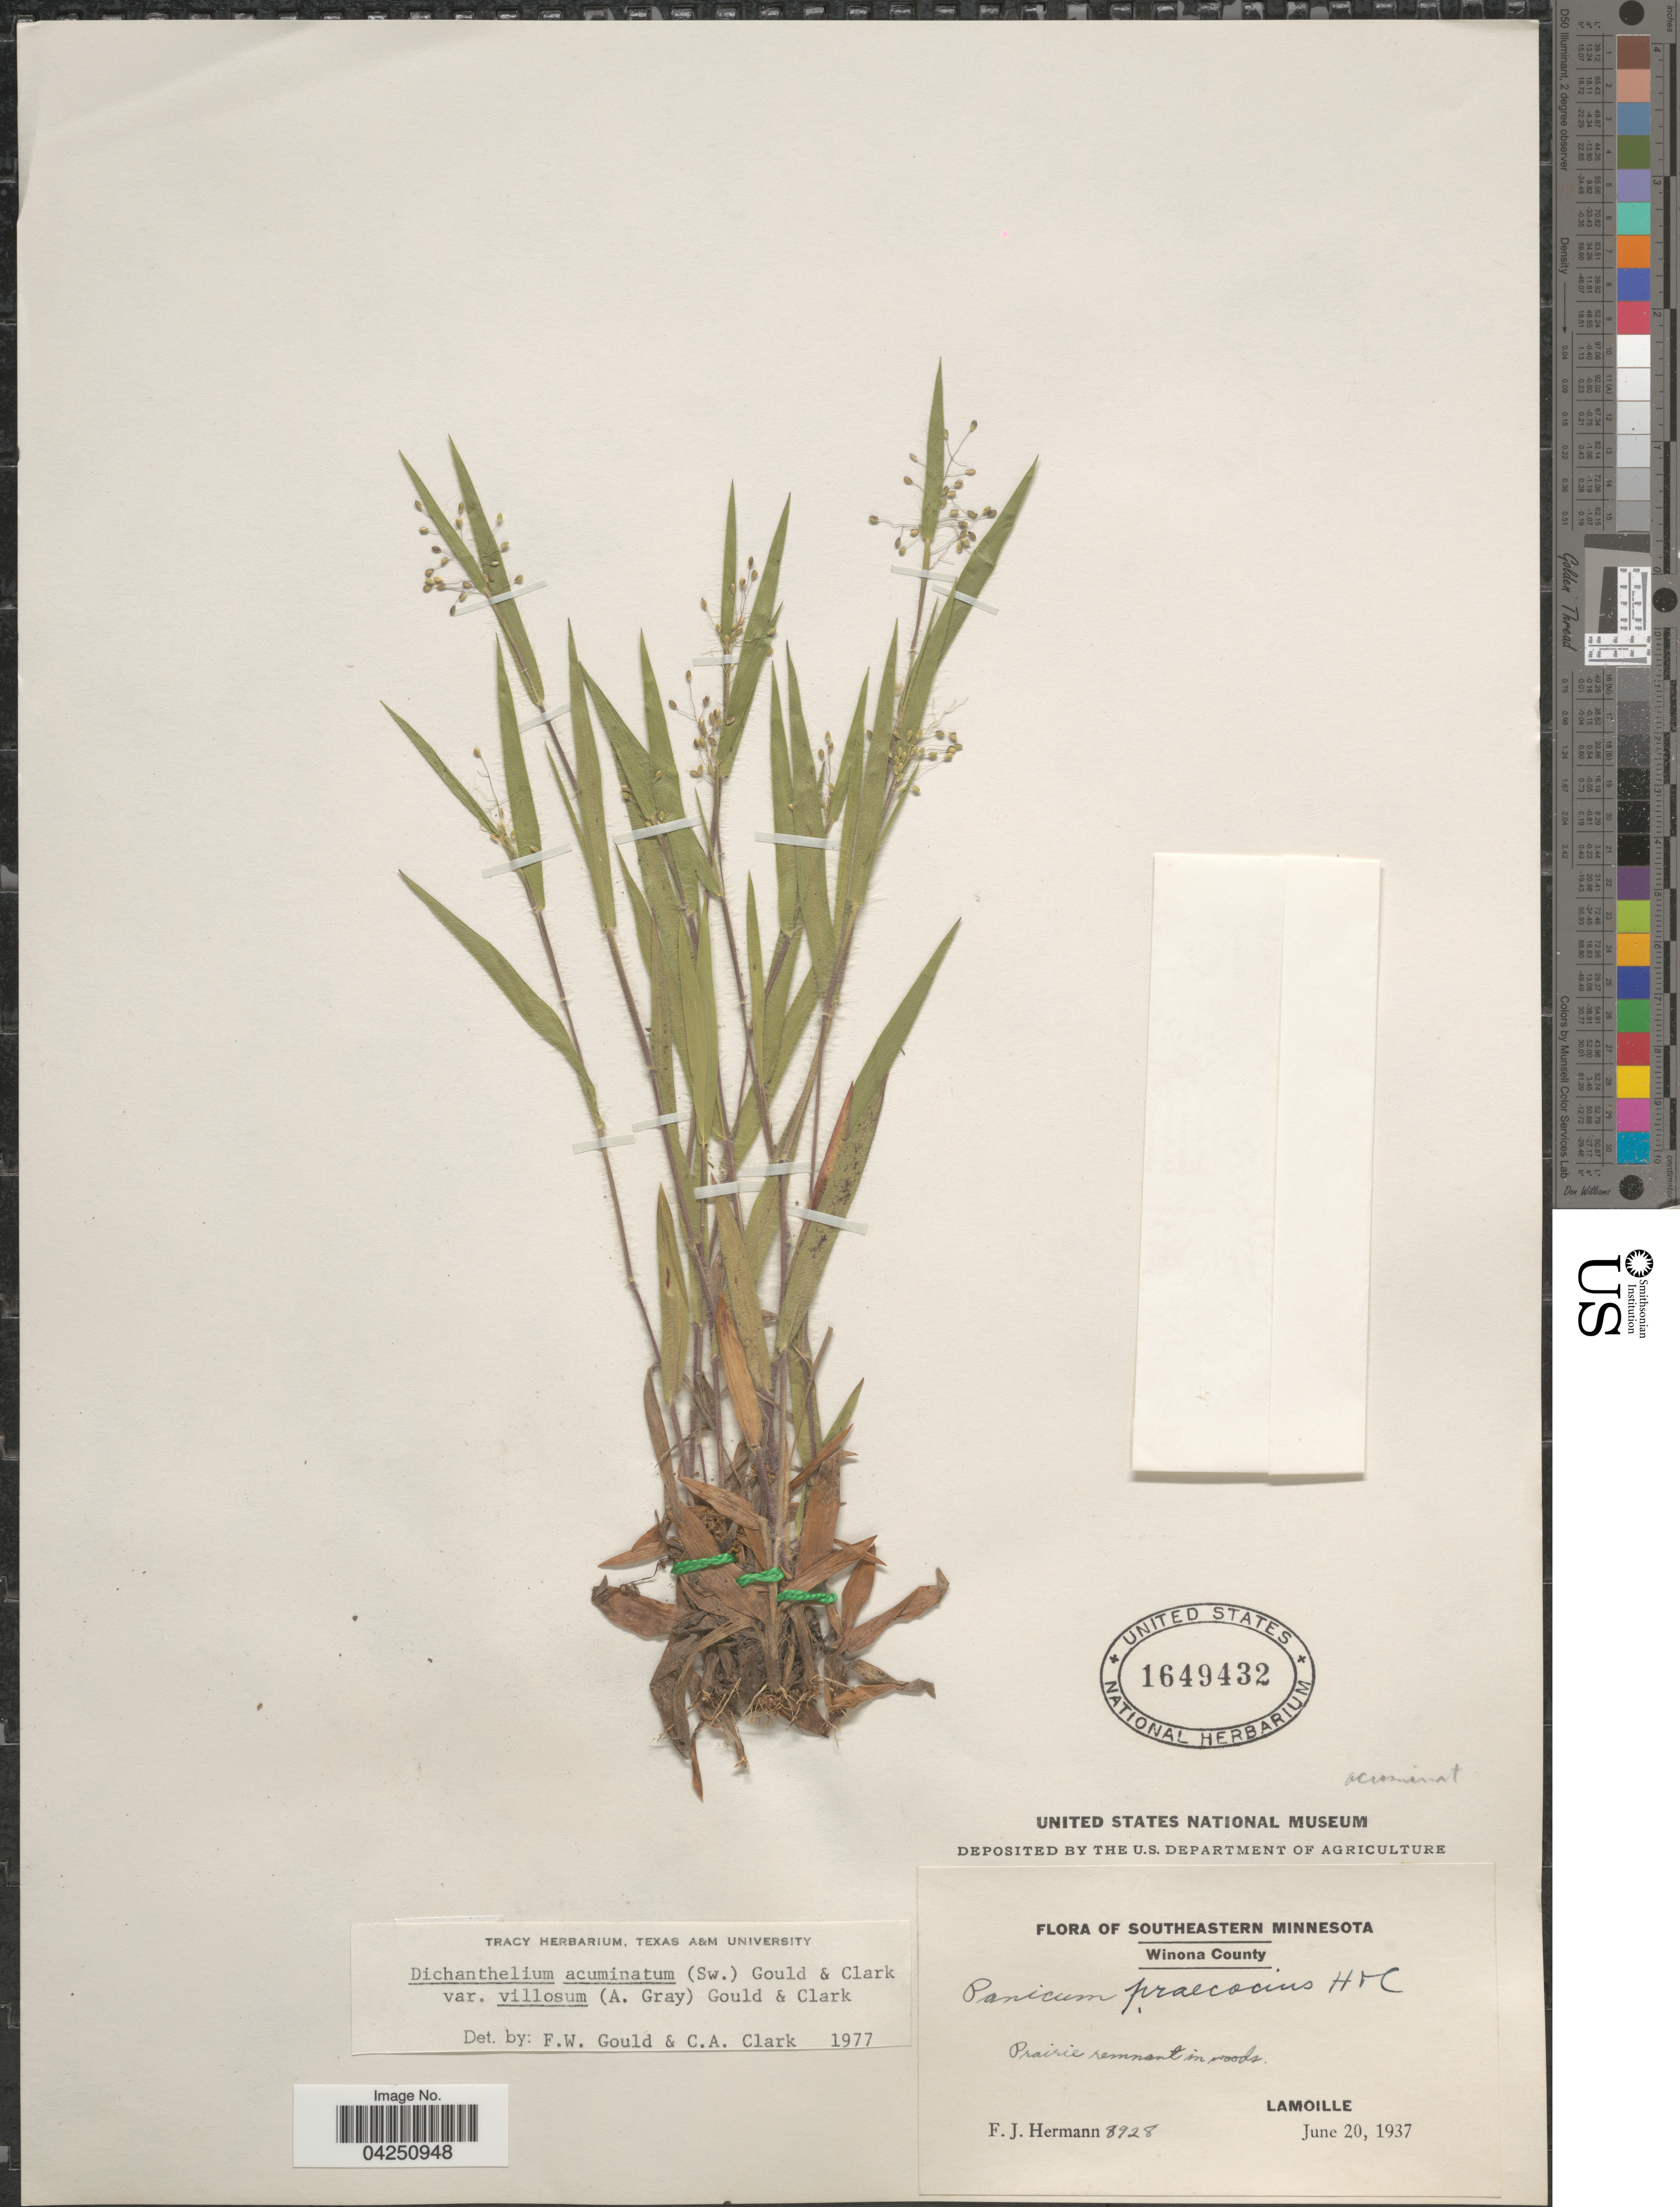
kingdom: Plantae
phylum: Tracheophyta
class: Liliopsida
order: Poales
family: Poaceae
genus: Dichanthelium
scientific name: Dichanthelium acuminatum var. acuminatum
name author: (Sw.) Gould & C.A. Clark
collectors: F. J. Hermann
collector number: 8928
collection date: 1937-06-20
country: United States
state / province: Minnesota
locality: Southeastern Minnesota. Winona County. Lamoille.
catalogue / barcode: US 1649432